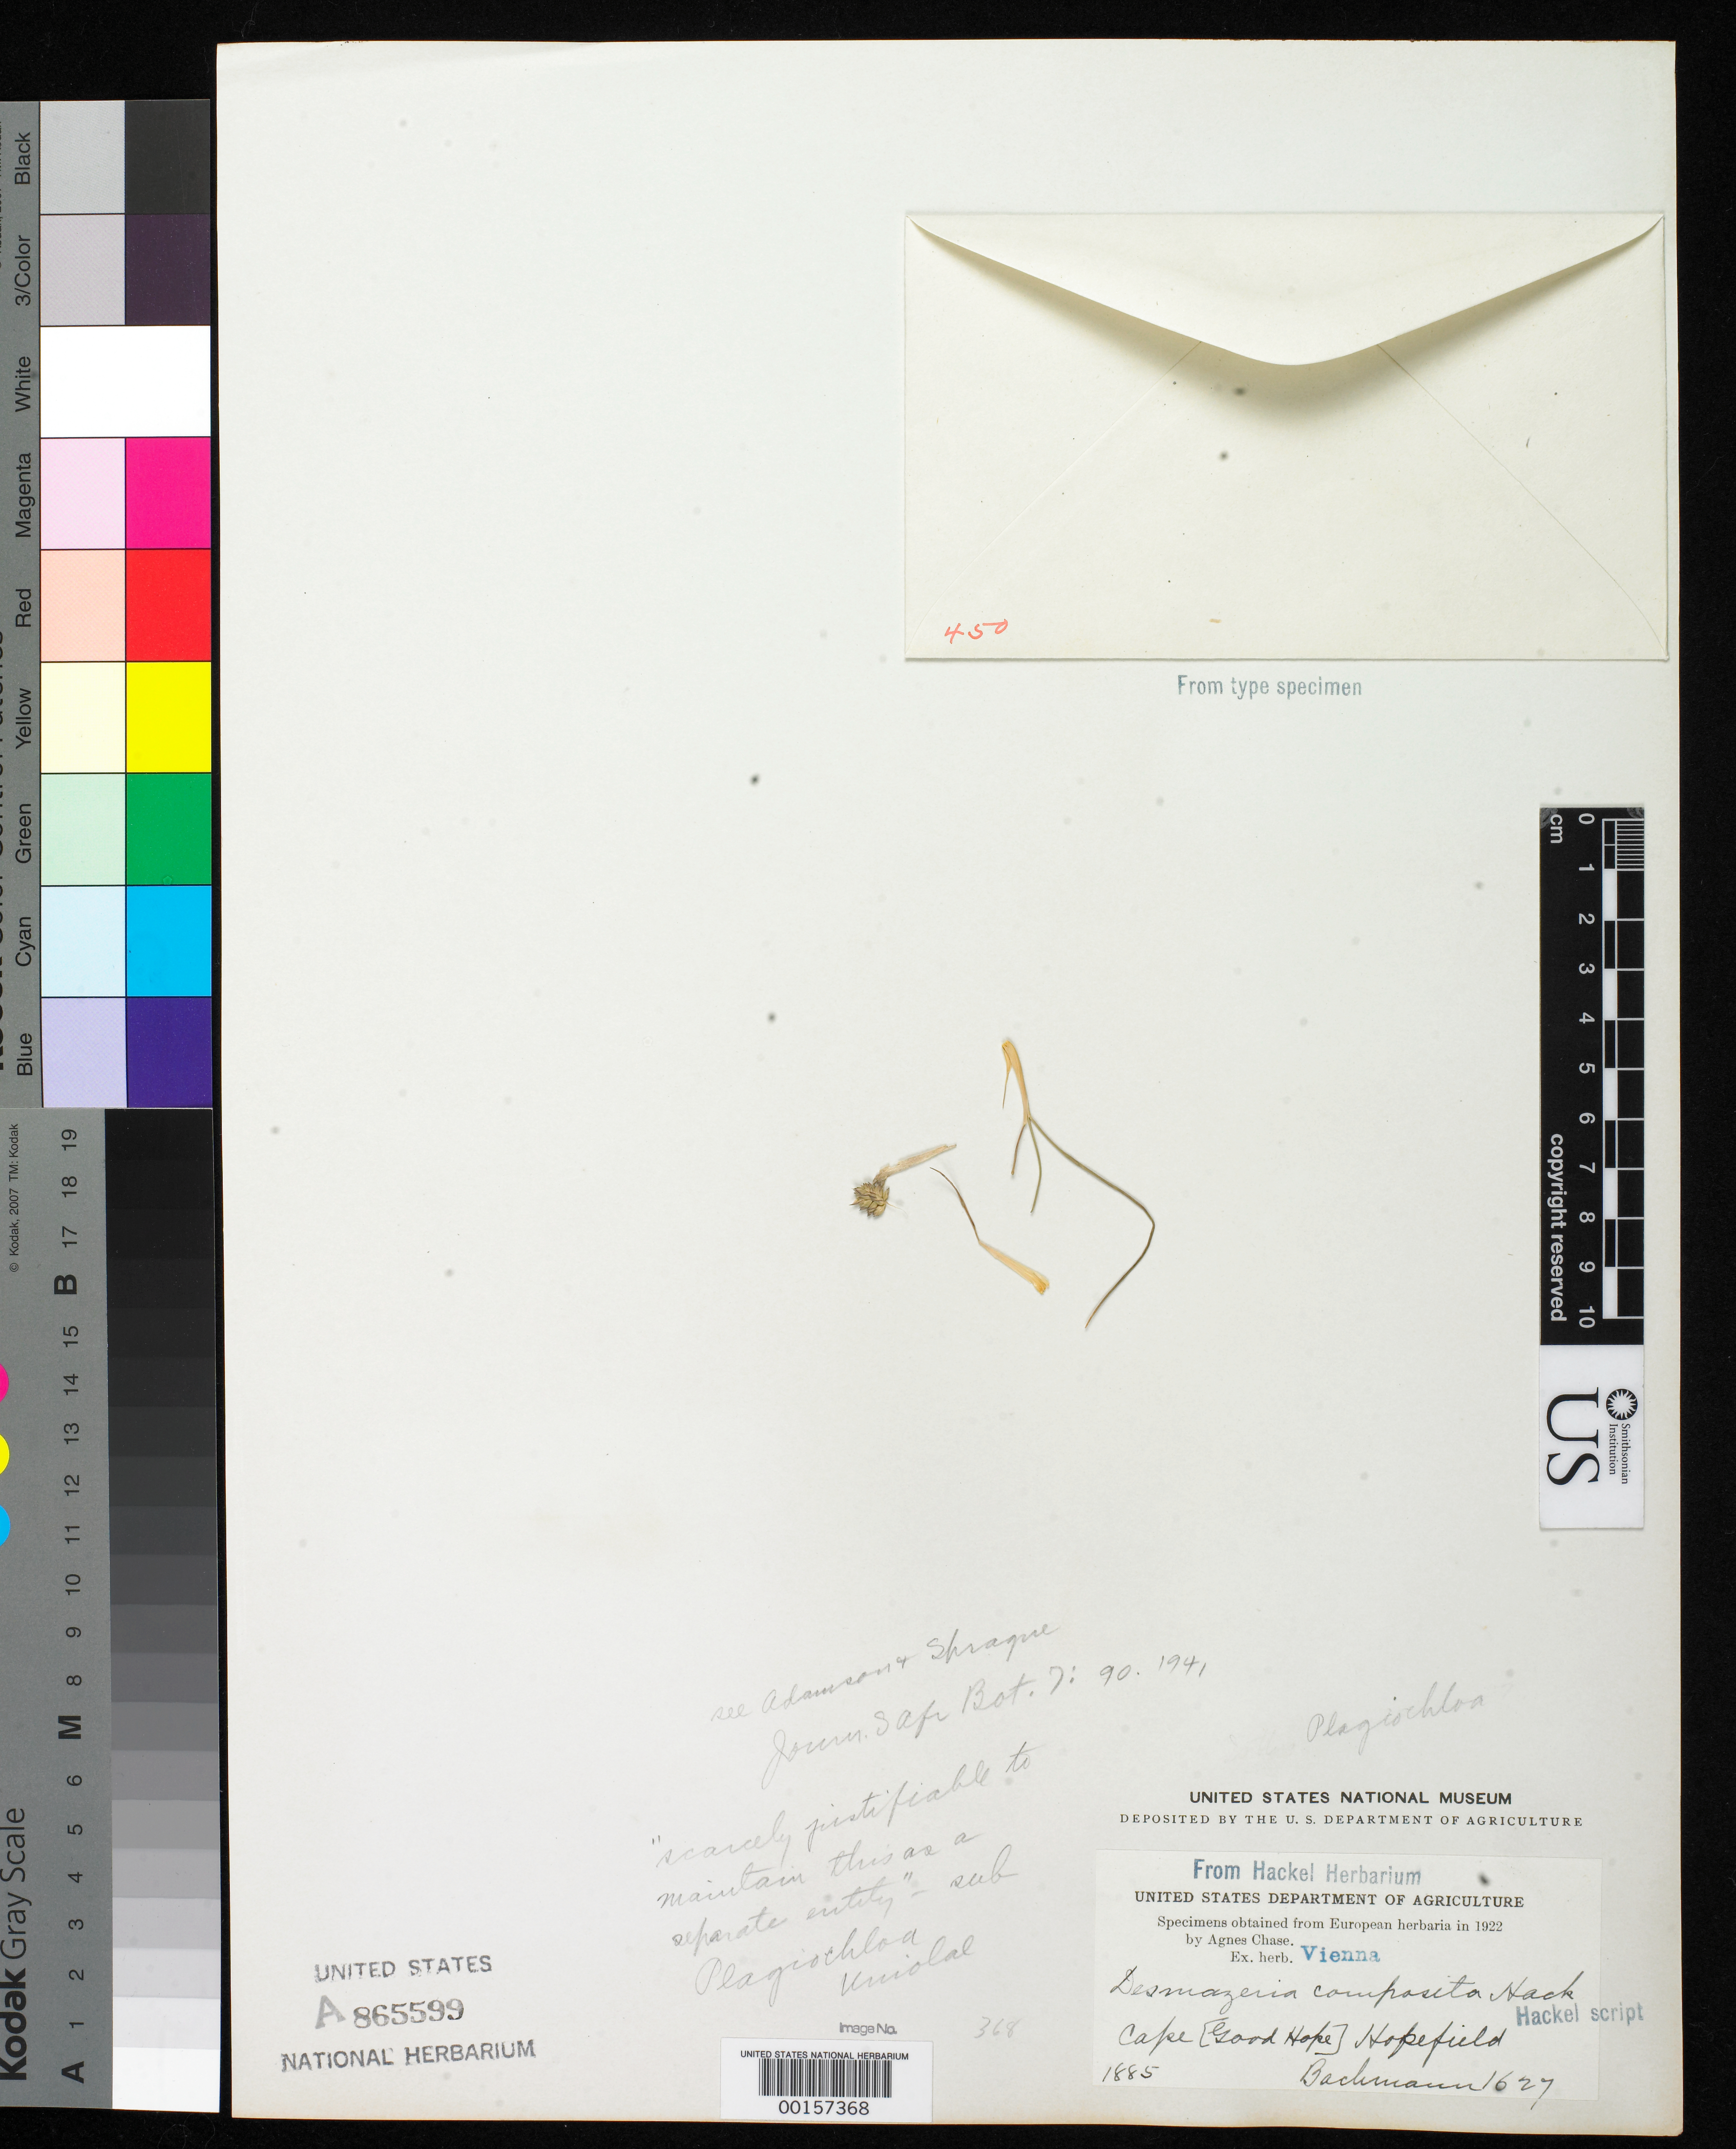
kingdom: Plantae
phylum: Tracheophyta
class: Liliopsida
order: Poales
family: Poaceae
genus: Desmazeria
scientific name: Desmazeria composita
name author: Hack.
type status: Type Fragment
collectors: F. E. T. Bachmann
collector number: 1627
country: South Africa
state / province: Western Cape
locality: Cape of Good Hope, Hopefield.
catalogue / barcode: US 865599A